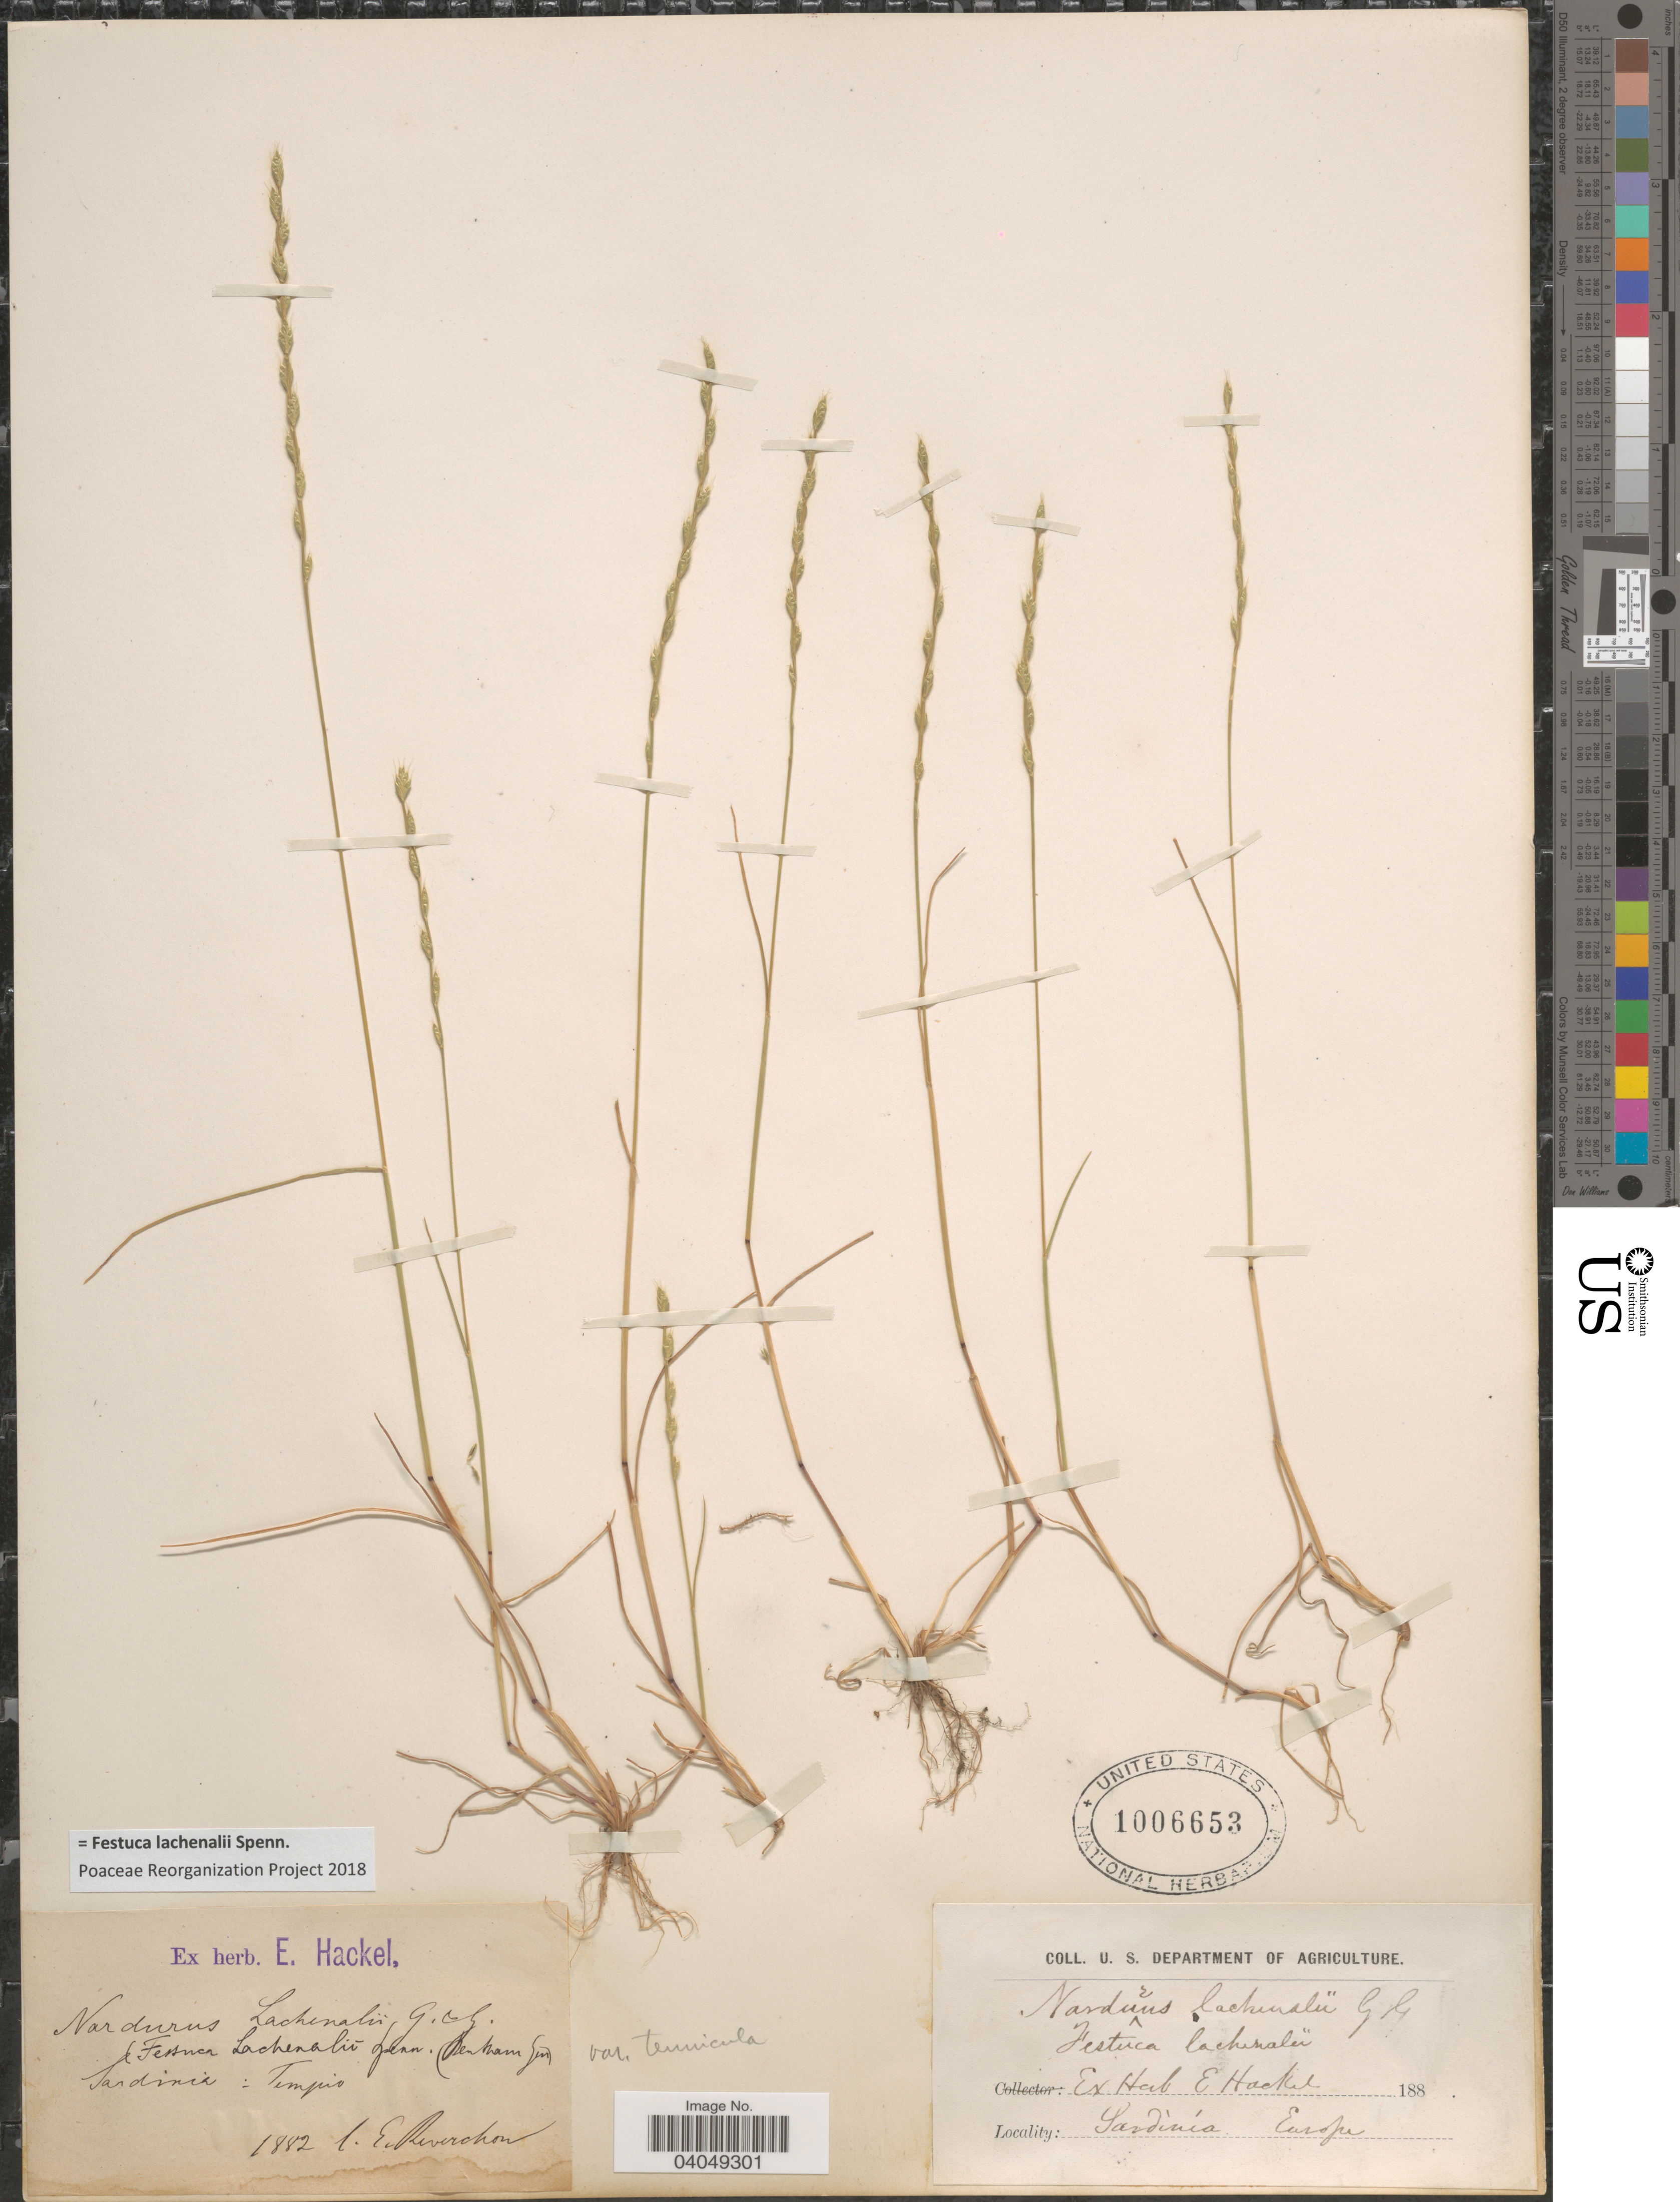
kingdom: Plantae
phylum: Tracheophyta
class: Liliopsida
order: Poales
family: Poaceae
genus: Festuca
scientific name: Festuca lachenalii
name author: Spenn.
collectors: E. Reverchon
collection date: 1882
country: Italy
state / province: Sardegna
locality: Sardinia: Tempio.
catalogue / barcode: US 1006653